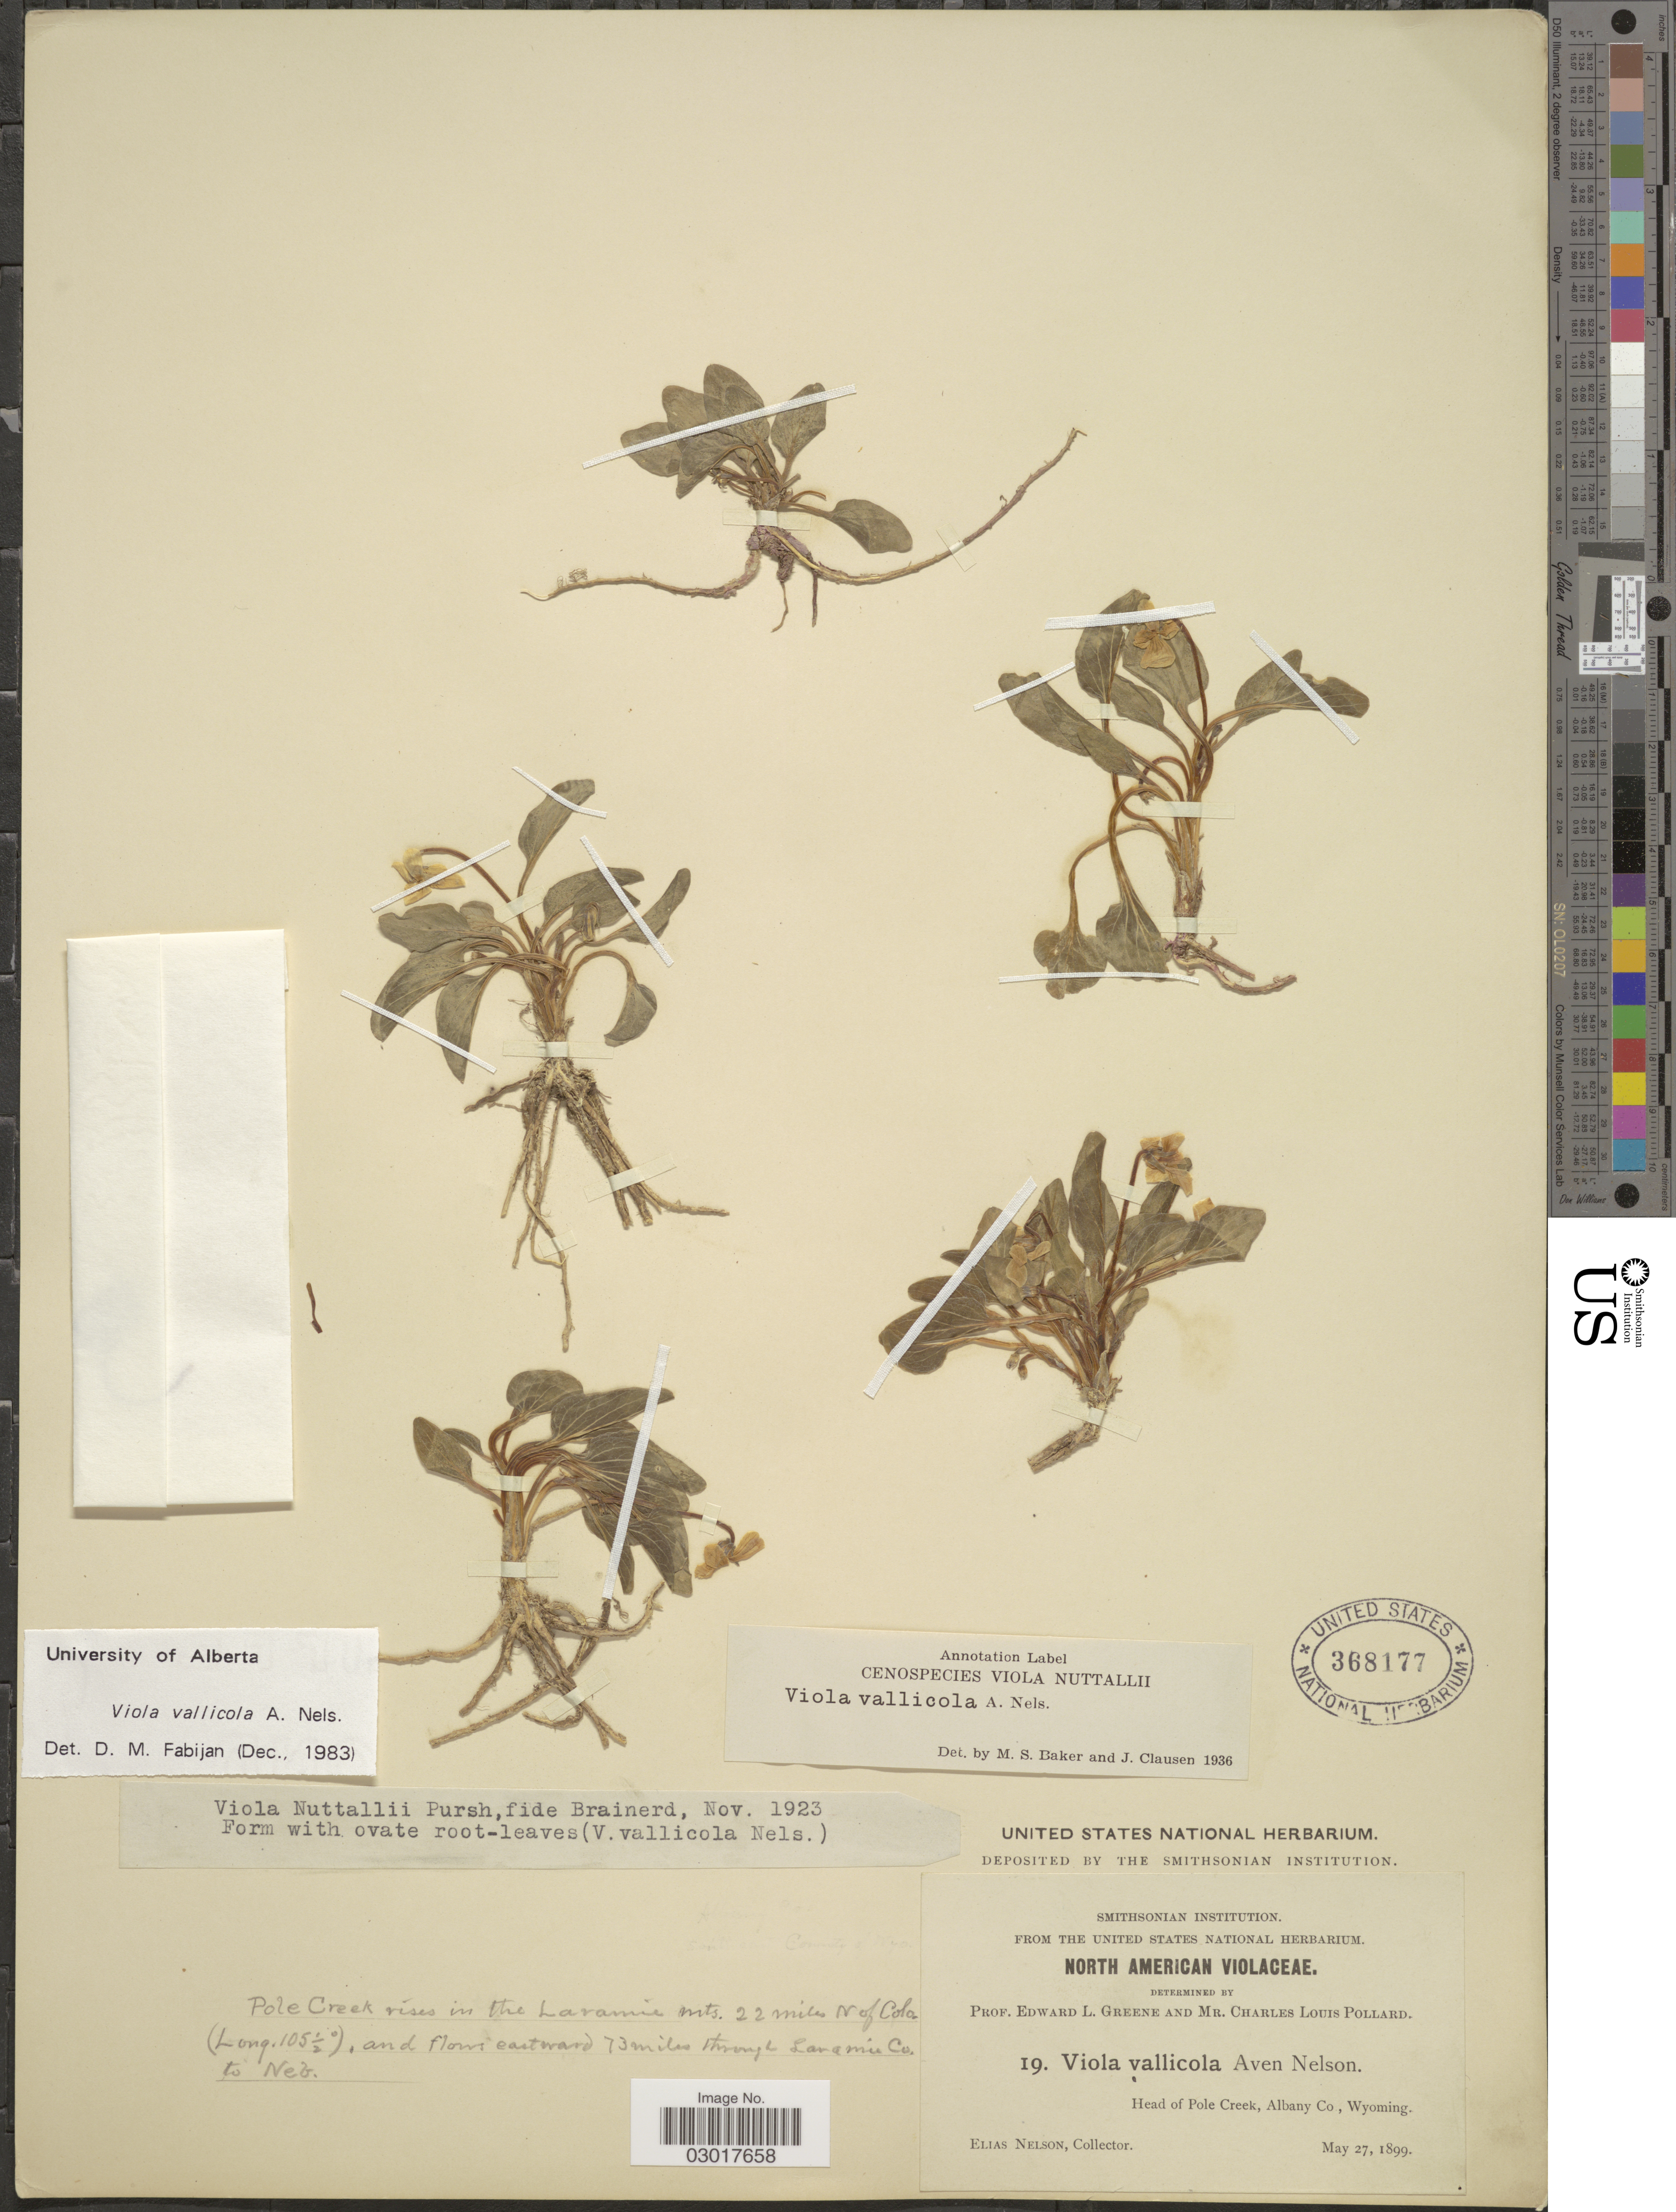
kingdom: Plantae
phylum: Tracheophyta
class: Magnoliopsida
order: Malpighiales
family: Violaceae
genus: Viola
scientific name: Viola vallicola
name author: A. Nelson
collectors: E. Nelson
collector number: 19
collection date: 1899-05-27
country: United States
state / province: Wyoming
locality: Head of Pole Creek, Albany Co.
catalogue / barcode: US 368177